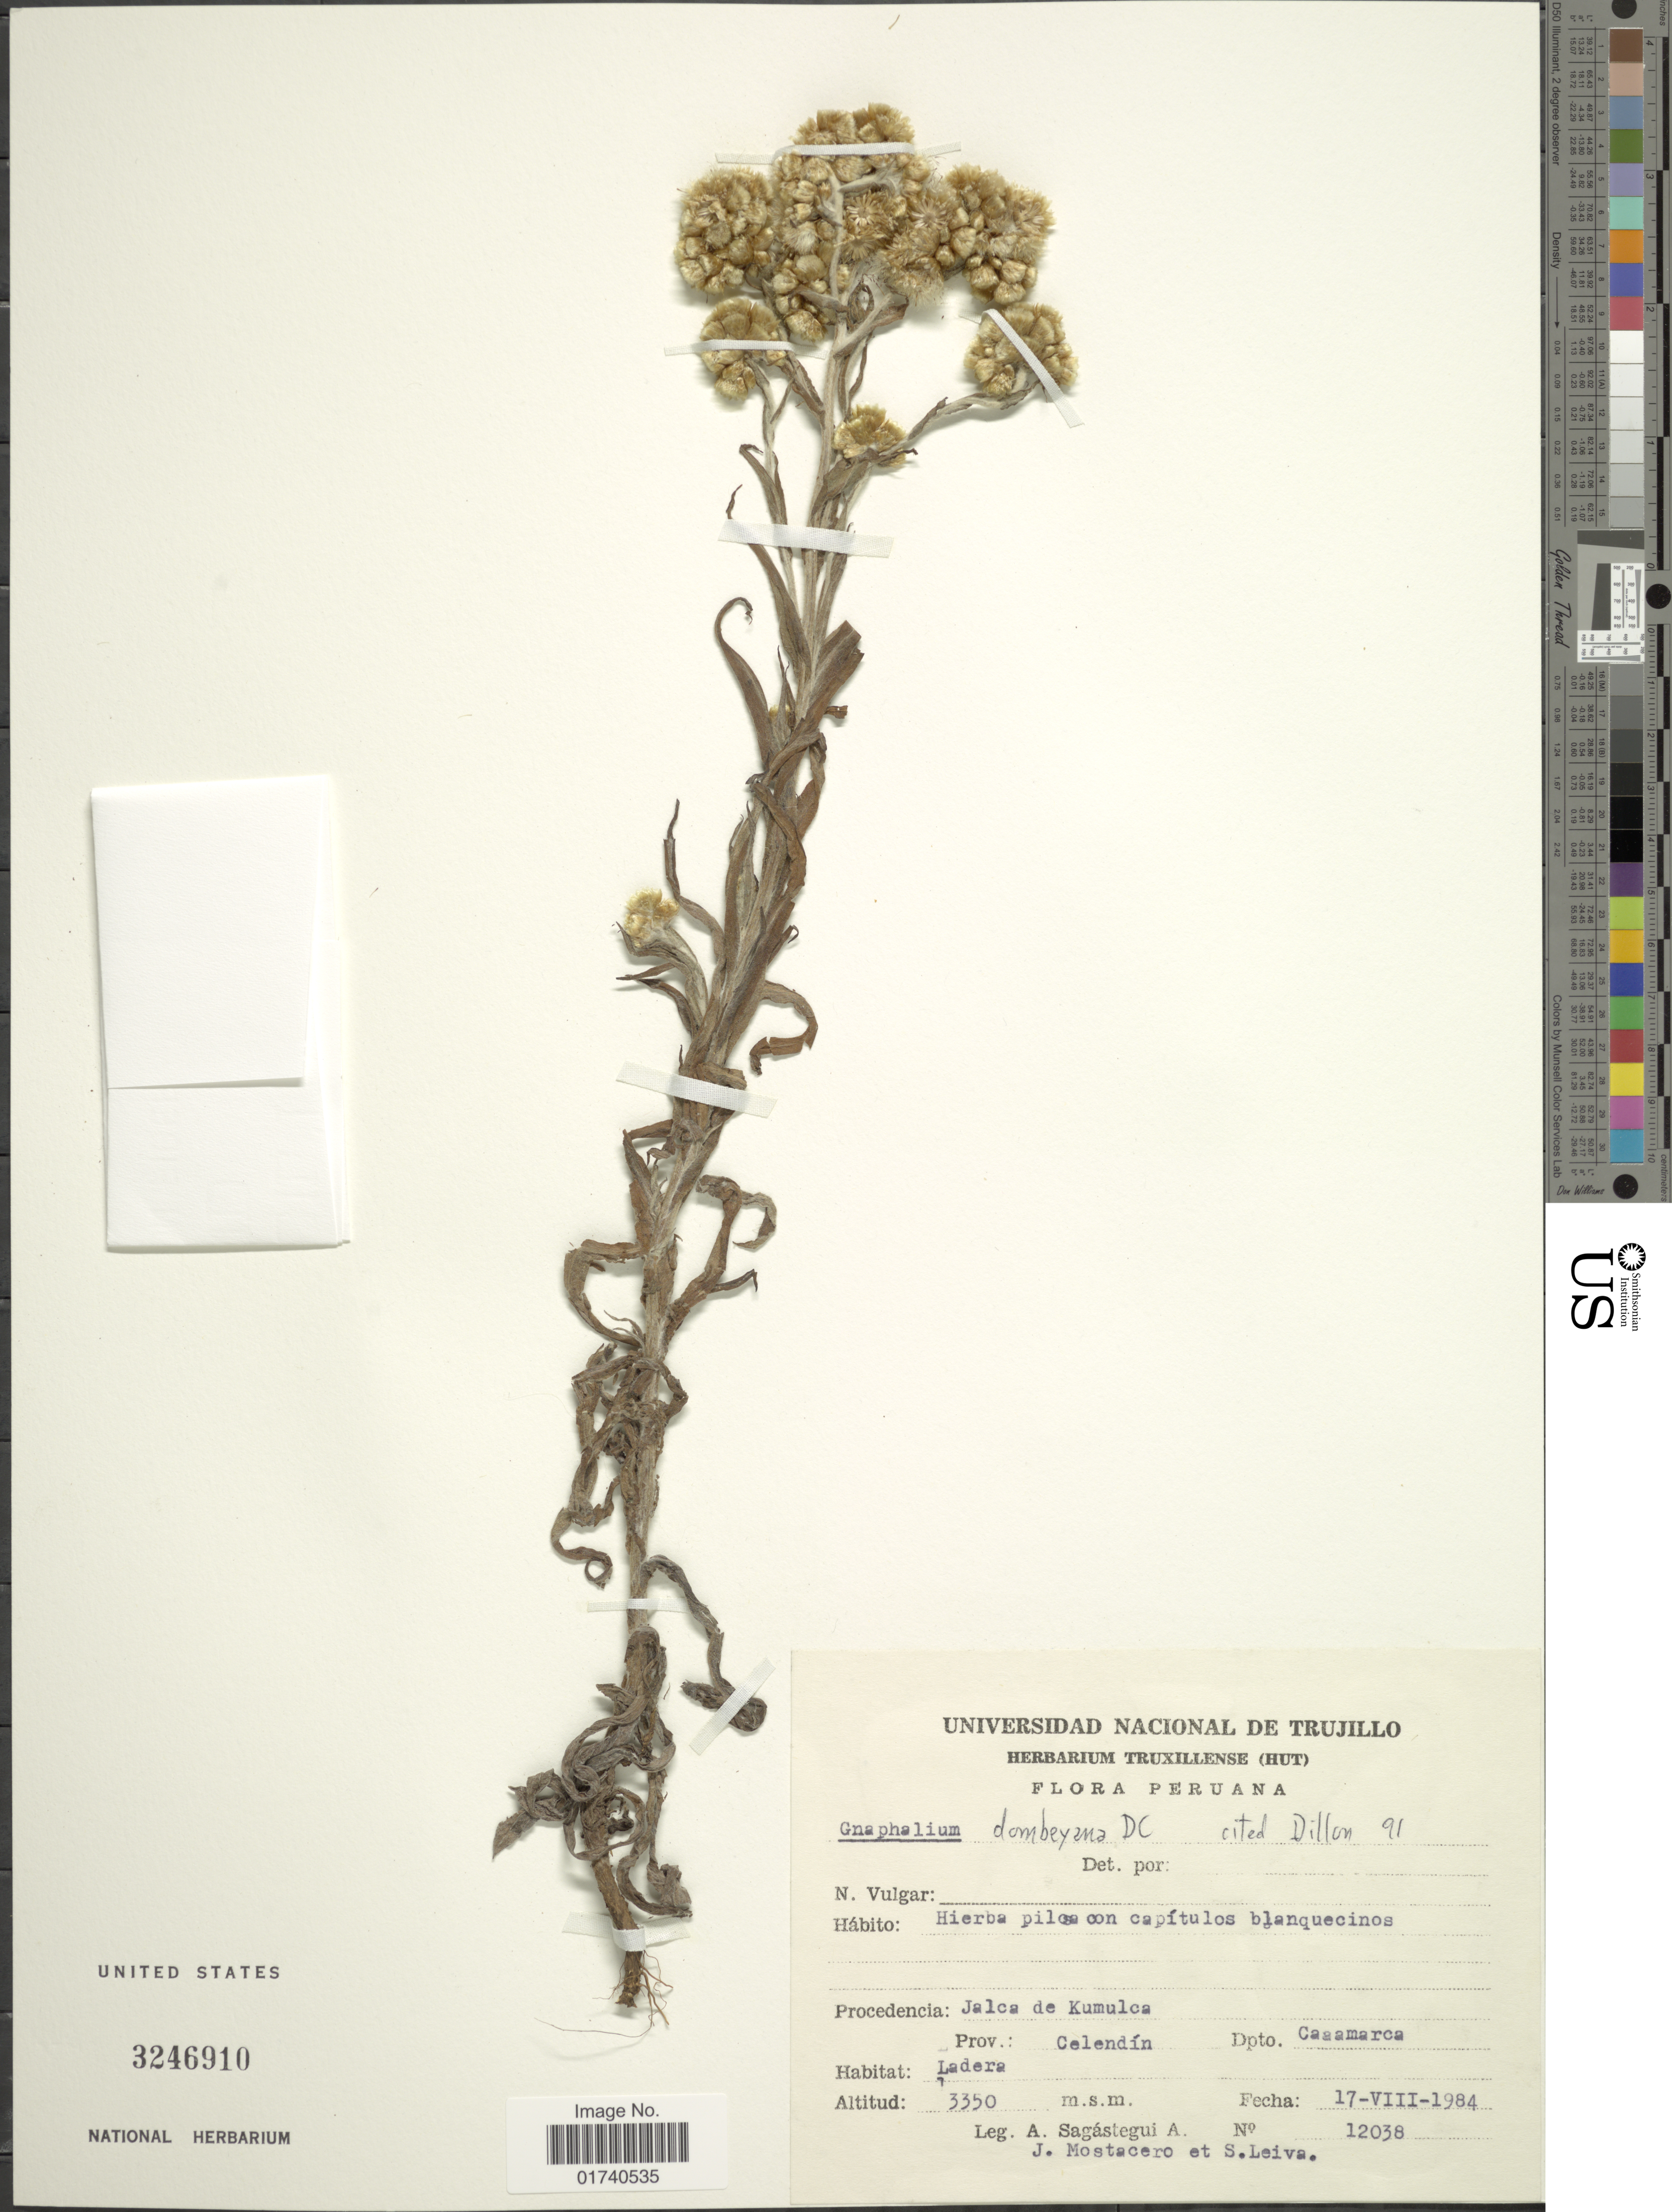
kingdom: Plantae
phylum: Tracheophyta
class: Magnoliopsida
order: Asterales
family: Asteraceae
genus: Pseudognaphalium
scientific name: Pseudognaphalium dombeyanum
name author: (DC.) Anderb.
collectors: A. Sagástegui A., J. Mostacero & S. Leiva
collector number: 12038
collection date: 1984-08-17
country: Peru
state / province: Cajamarca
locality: Jalca de Kumulca, Prov. Celendín, Dpto. Cajamarca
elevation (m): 3350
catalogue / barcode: US 3246910